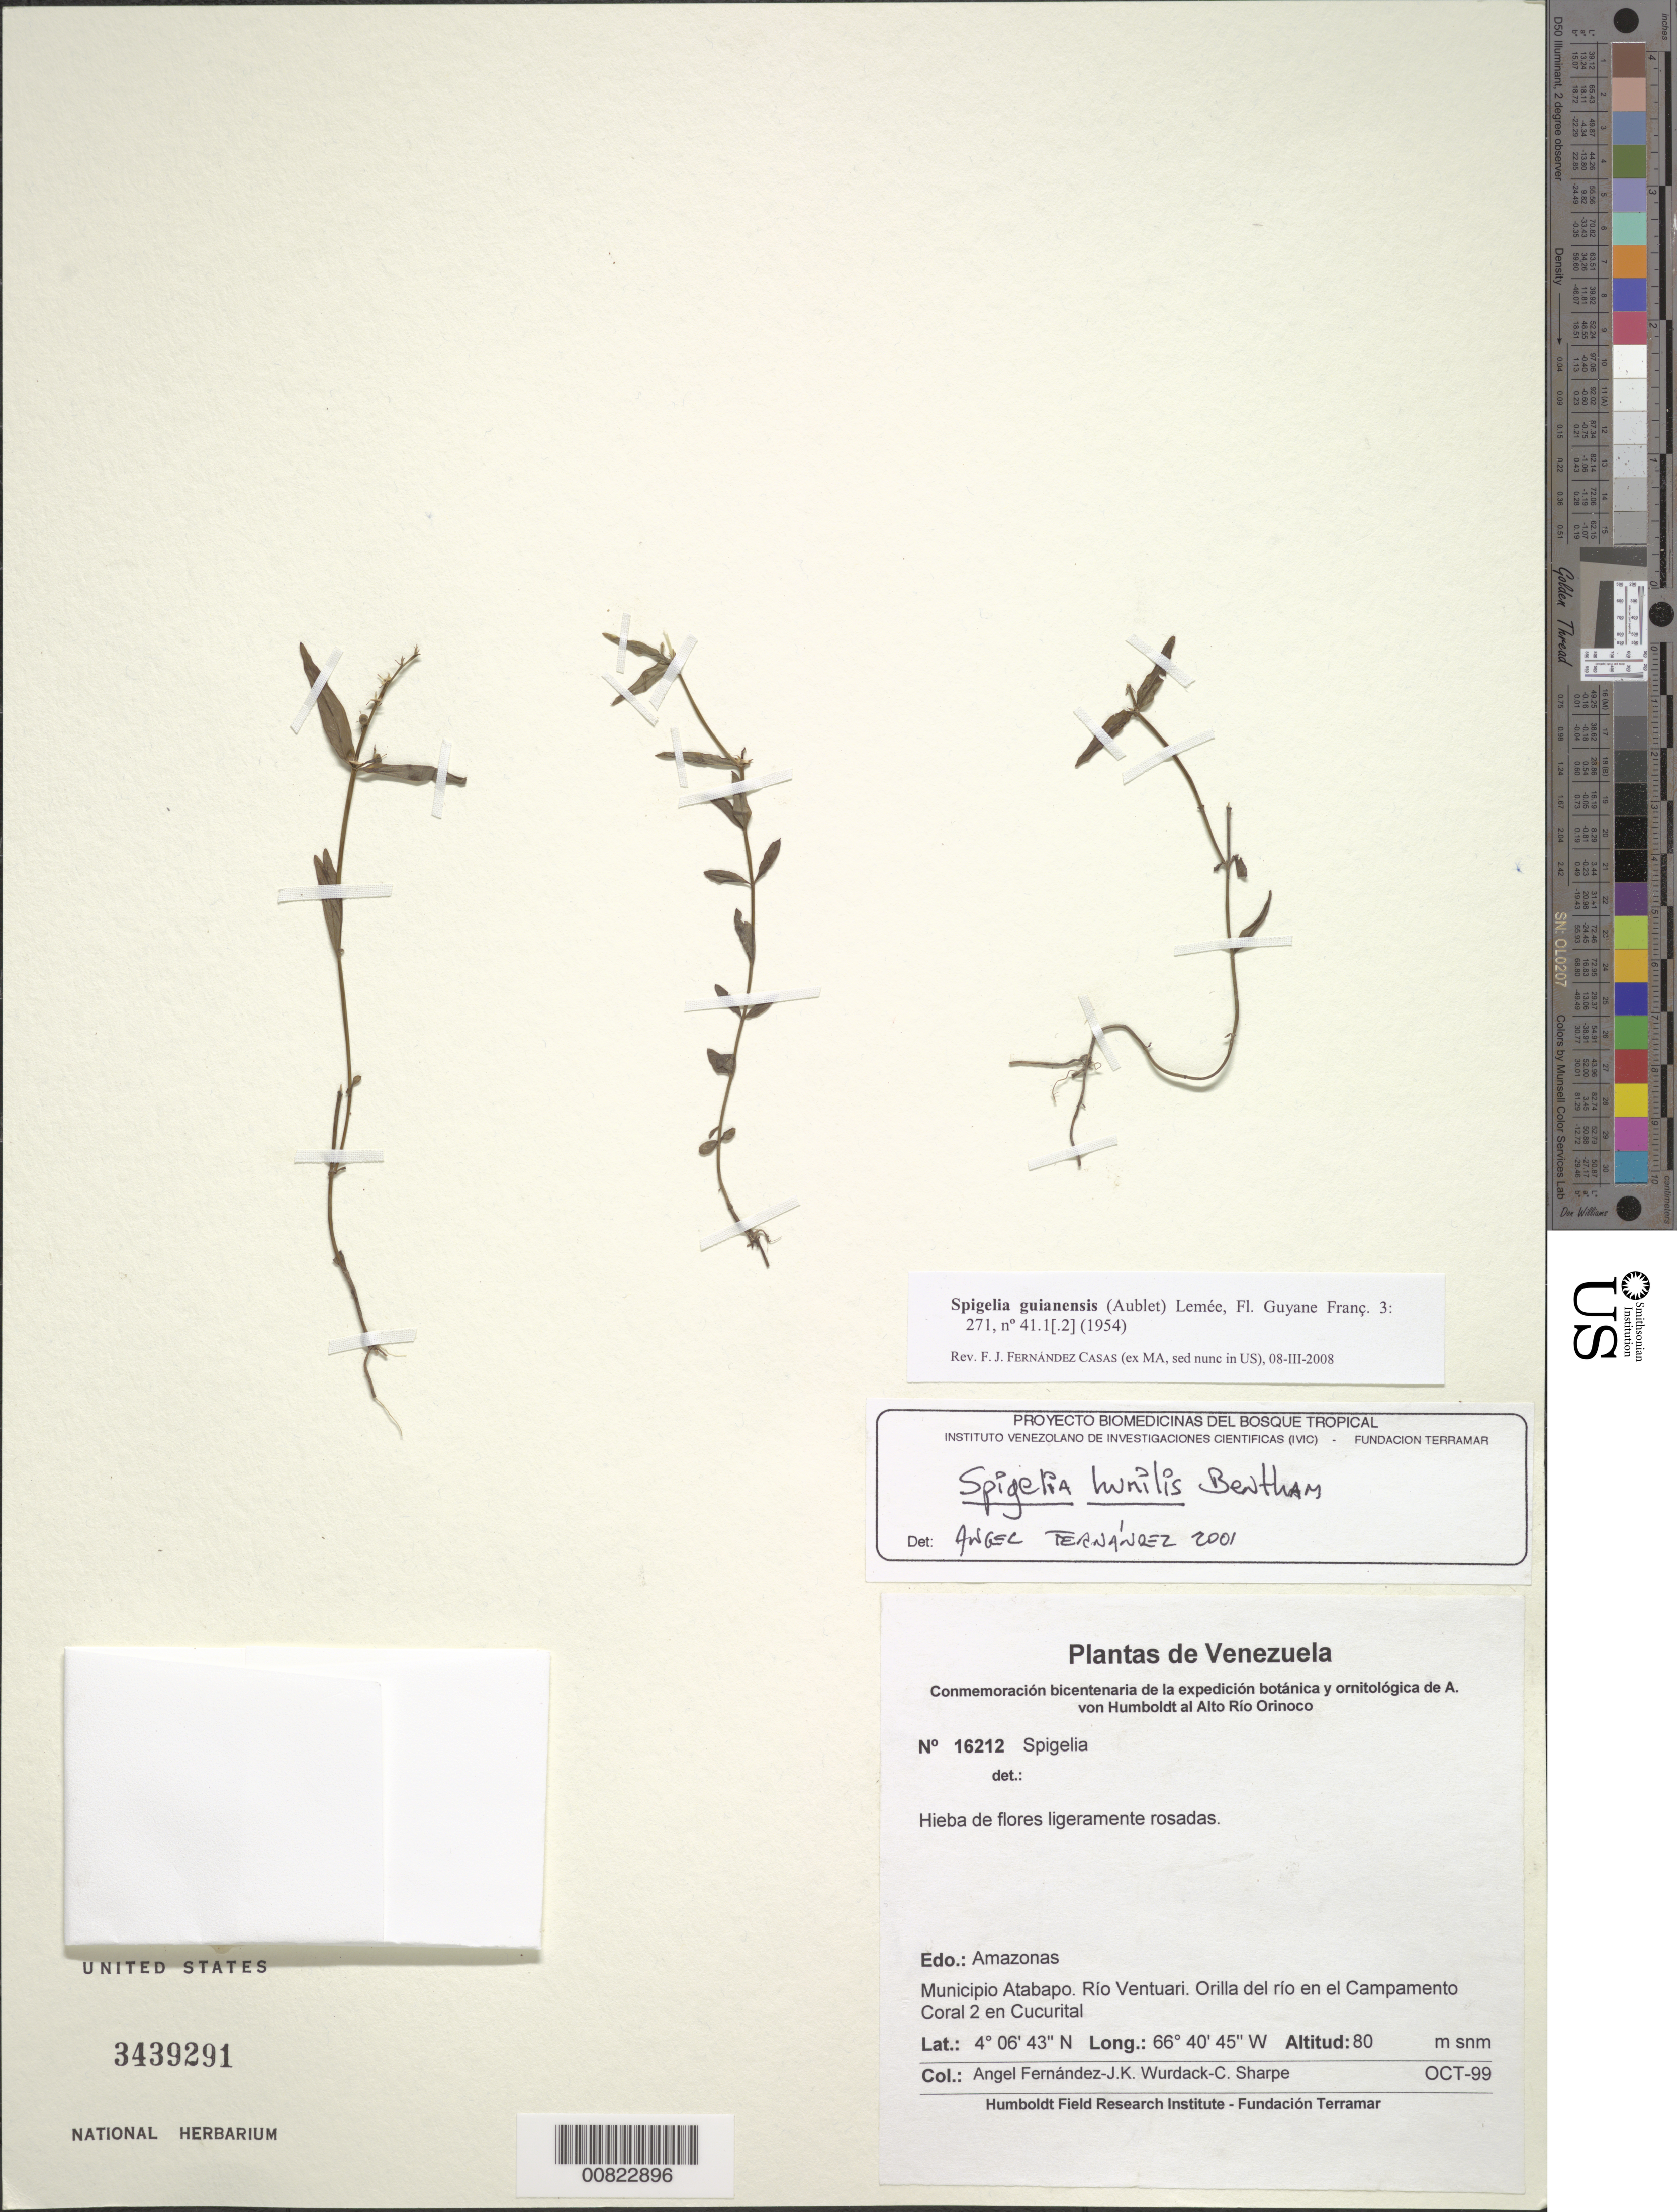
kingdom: Plantae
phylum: Tracheophyta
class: Magnoliopsida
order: Gentianales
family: Loganiaceae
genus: Spigelia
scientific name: Spigelia guianensis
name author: (Aubl.) Lemée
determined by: Fernández Casas, F. J.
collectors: A. Fernández, K. Wurdack & C. Sharpe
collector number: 16212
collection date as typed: Oct-99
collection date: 1999-10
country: Venezuela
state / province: Amazonas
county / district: Atabapo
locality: Río Ventuari, Campamento Coral 2 en Cucurital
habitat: Along river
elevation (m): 80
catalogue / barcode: US 3439291